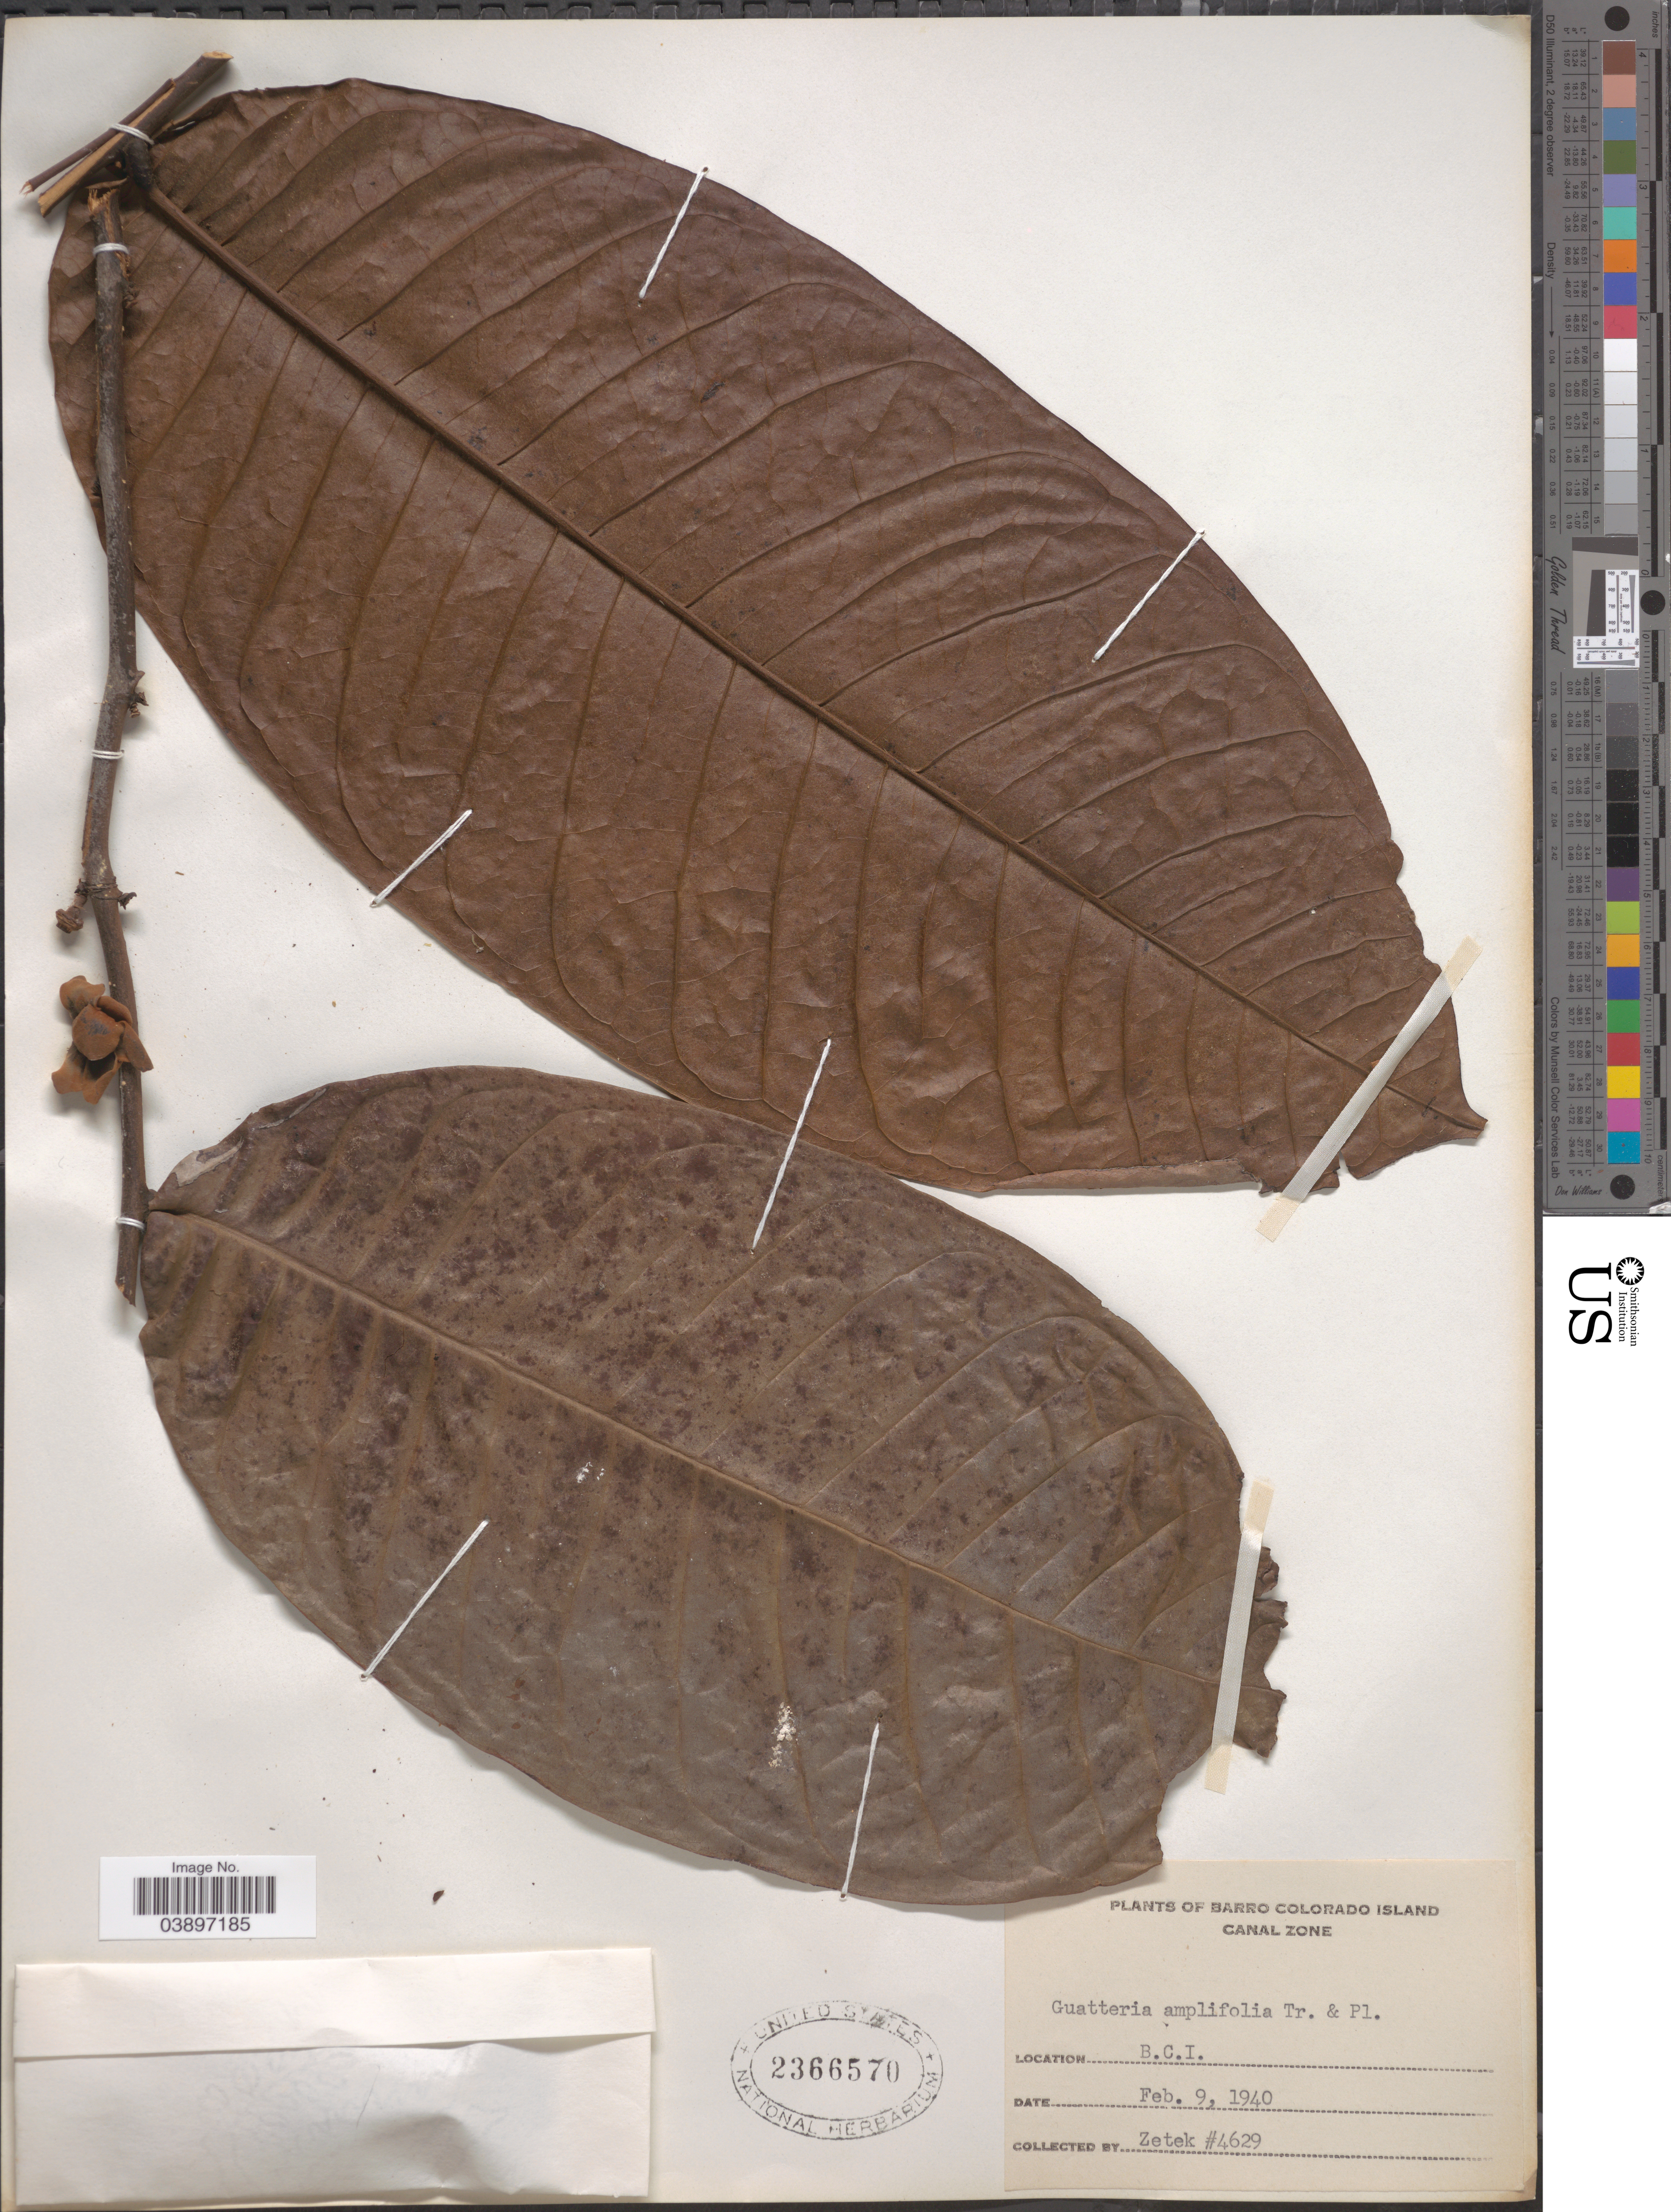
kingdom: Plantae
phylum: Tracheophyta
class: Magnoliopsida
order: Magnoliales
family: Annonaceae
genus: Guatteria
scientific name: Guatteria amplifolia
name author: Triana & Planch.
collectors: -. Zetek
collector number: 4629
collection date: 1940-02-09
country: Panama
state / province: Panamá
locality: Barro Colorado Island. Canal Zone. B. C. I.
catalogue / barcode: US 2366570